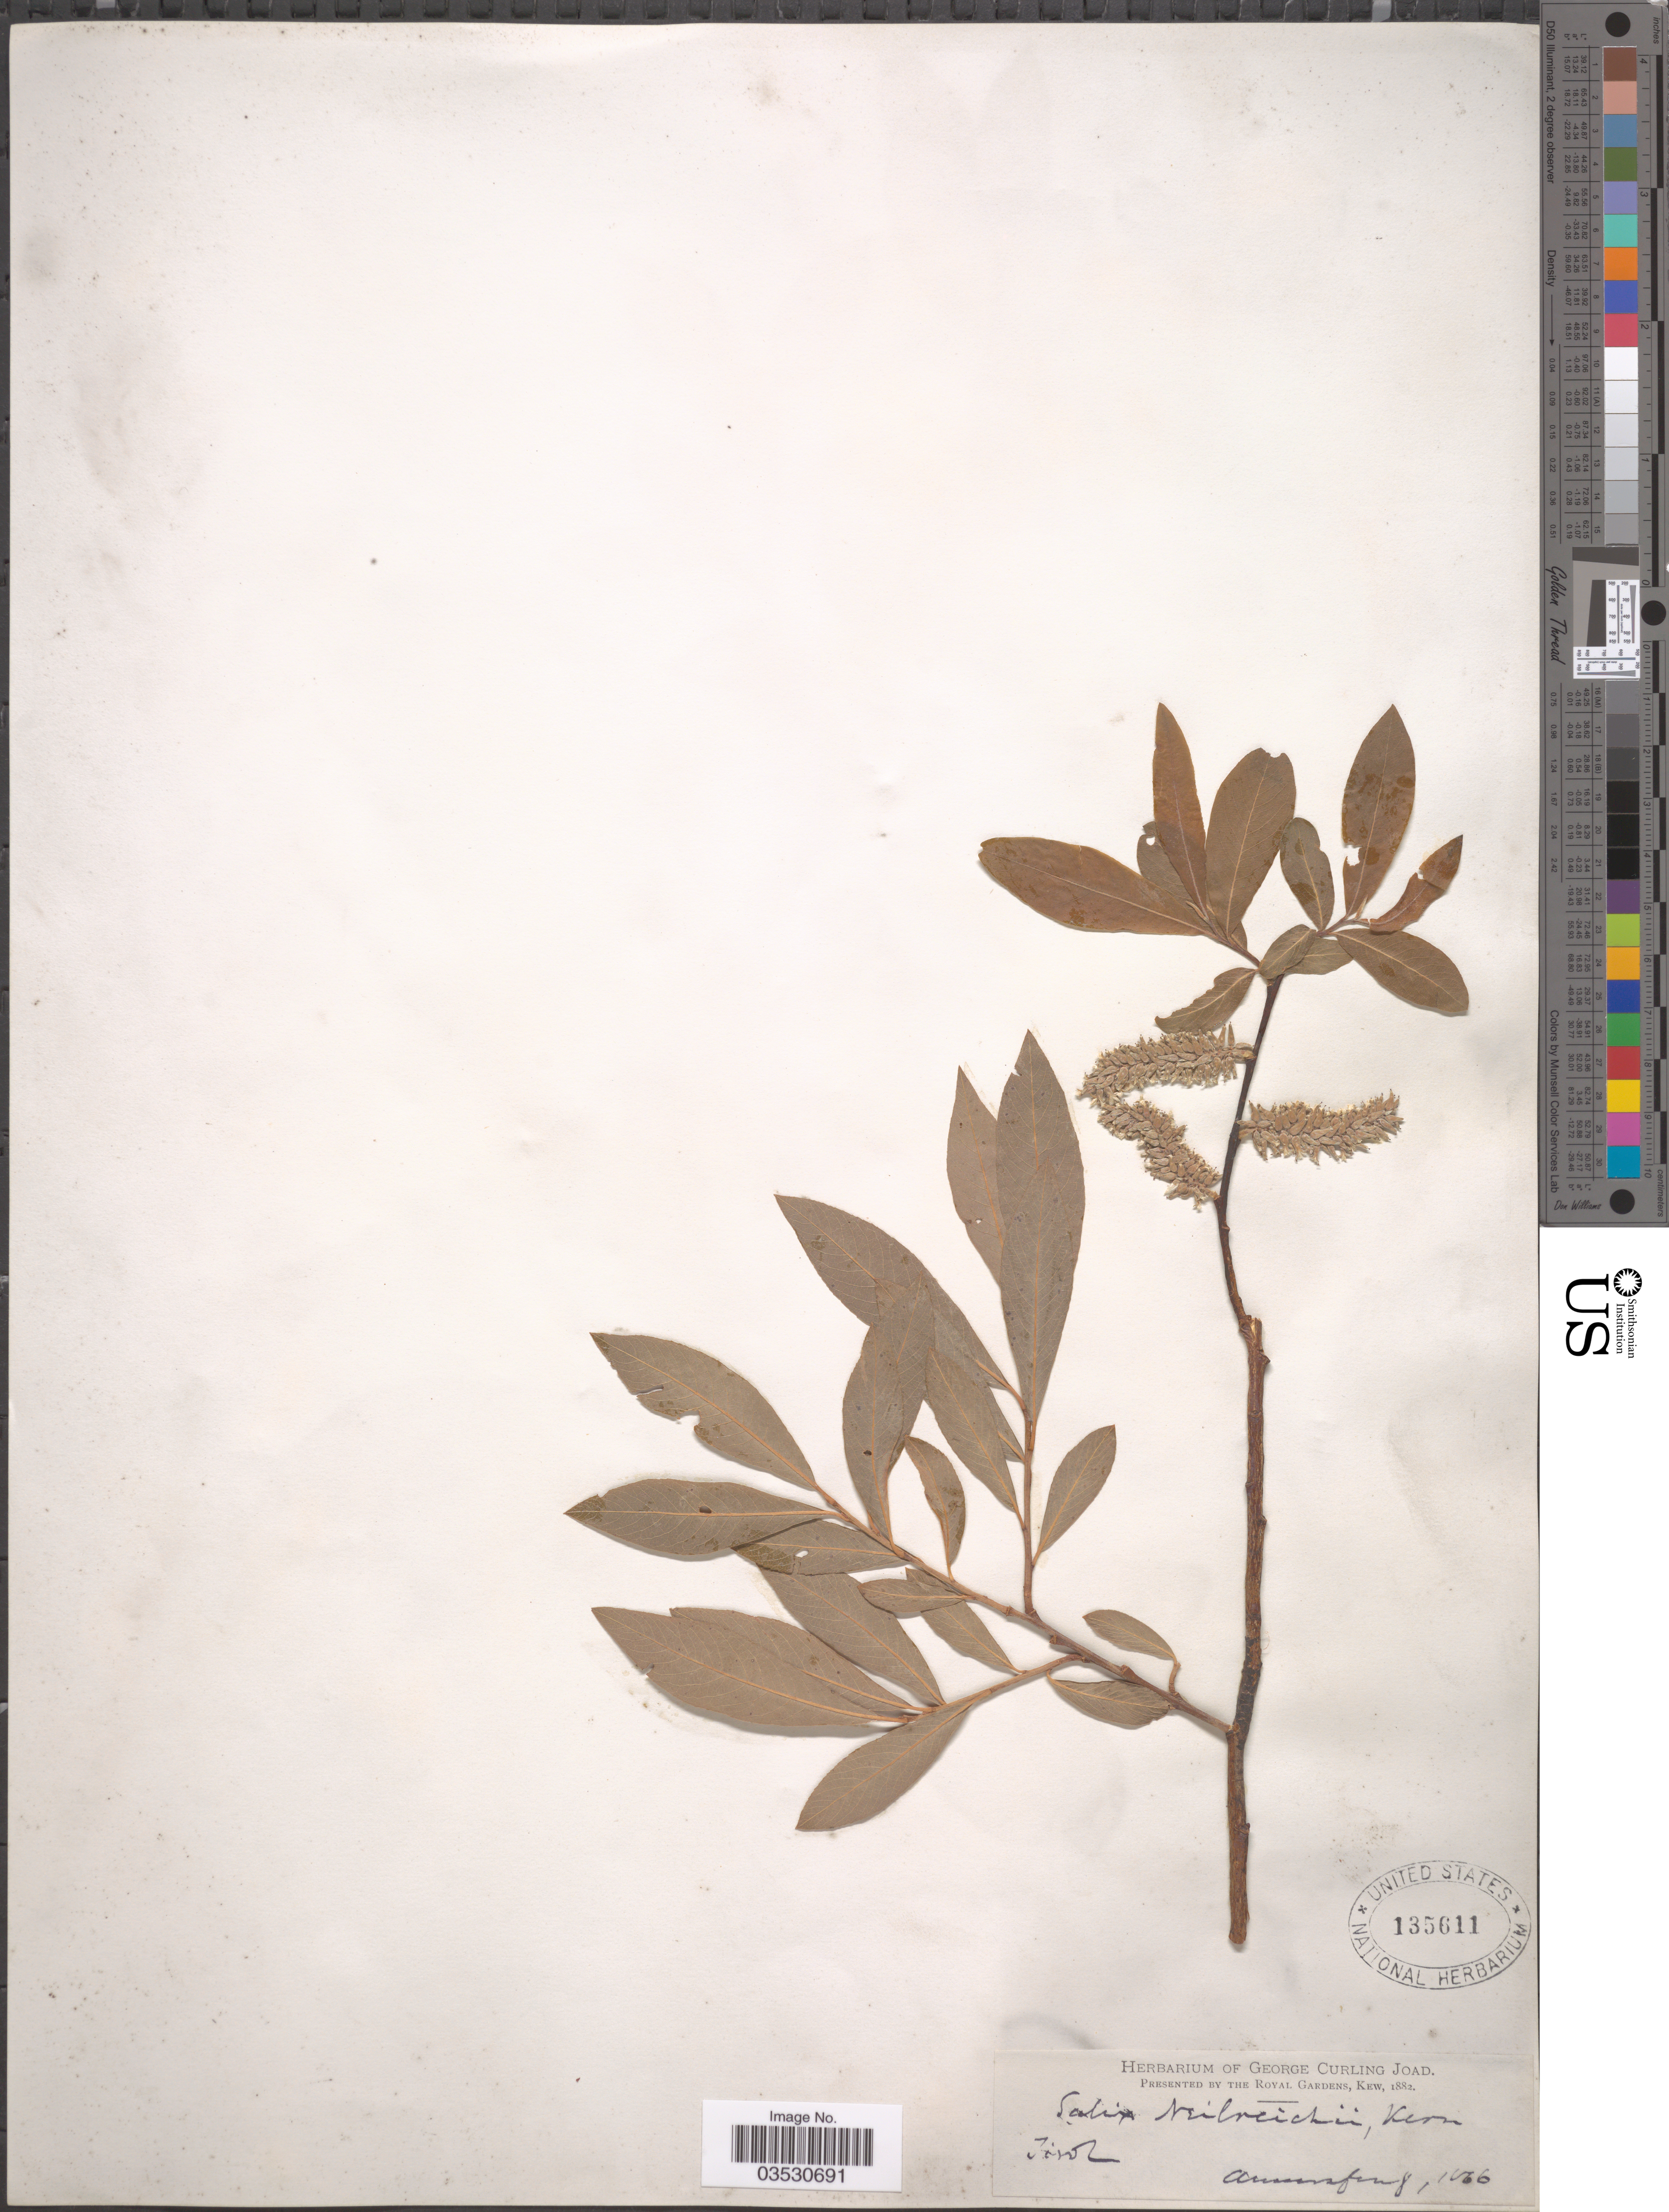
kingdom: Plantae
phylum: Tracheophyta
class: Magnoliopsida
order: Malpighiales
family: Salicaceae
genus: Salix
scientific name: Salix neilreichii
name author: A. Kern.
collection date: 1866-08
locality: Tirol.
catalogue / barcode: US 135611